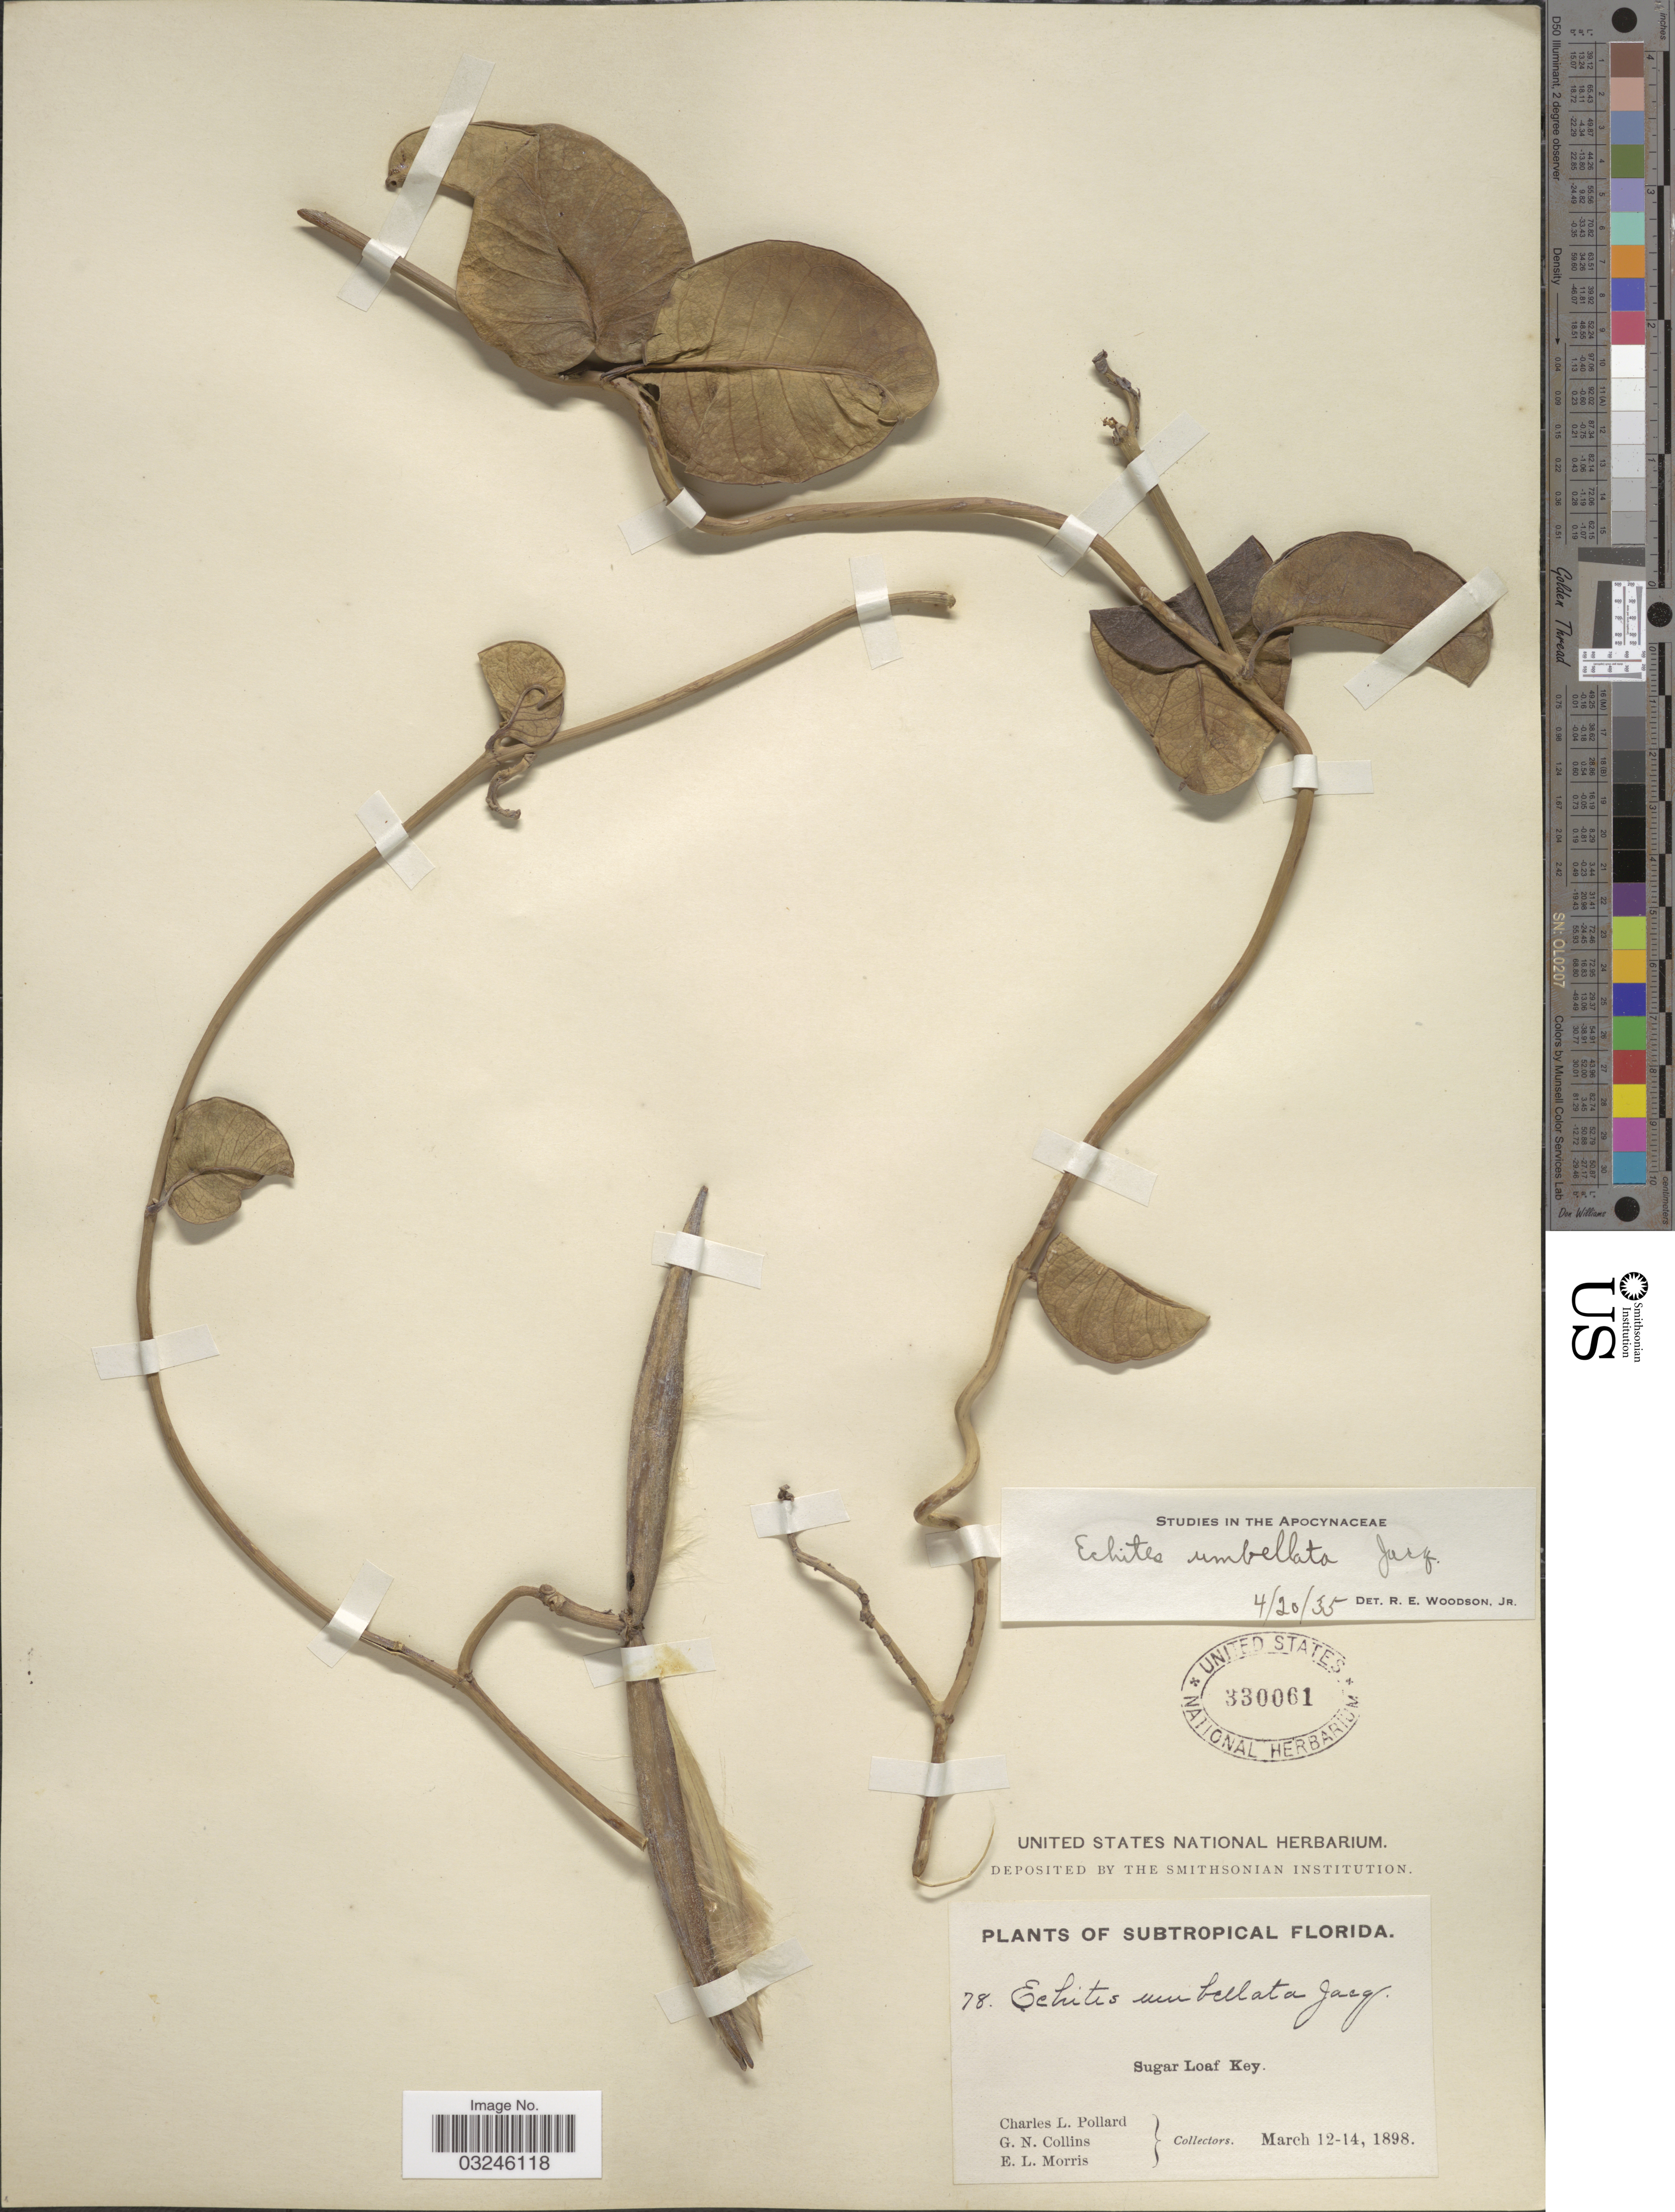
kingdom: Plantae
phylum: Tracheophyta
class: Magnoliopsida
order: Gentianales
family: Apocynaceae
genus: Echites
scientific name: Echites umbellatus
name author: Jacq.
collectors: C. L. Pollard, G. Collins & E. Morris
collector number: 78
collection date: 1898-03-12/1898-03-14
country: United States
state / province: Florida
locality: Subtropical Florida. Sugar Loaf Key.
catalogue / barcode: US 330061